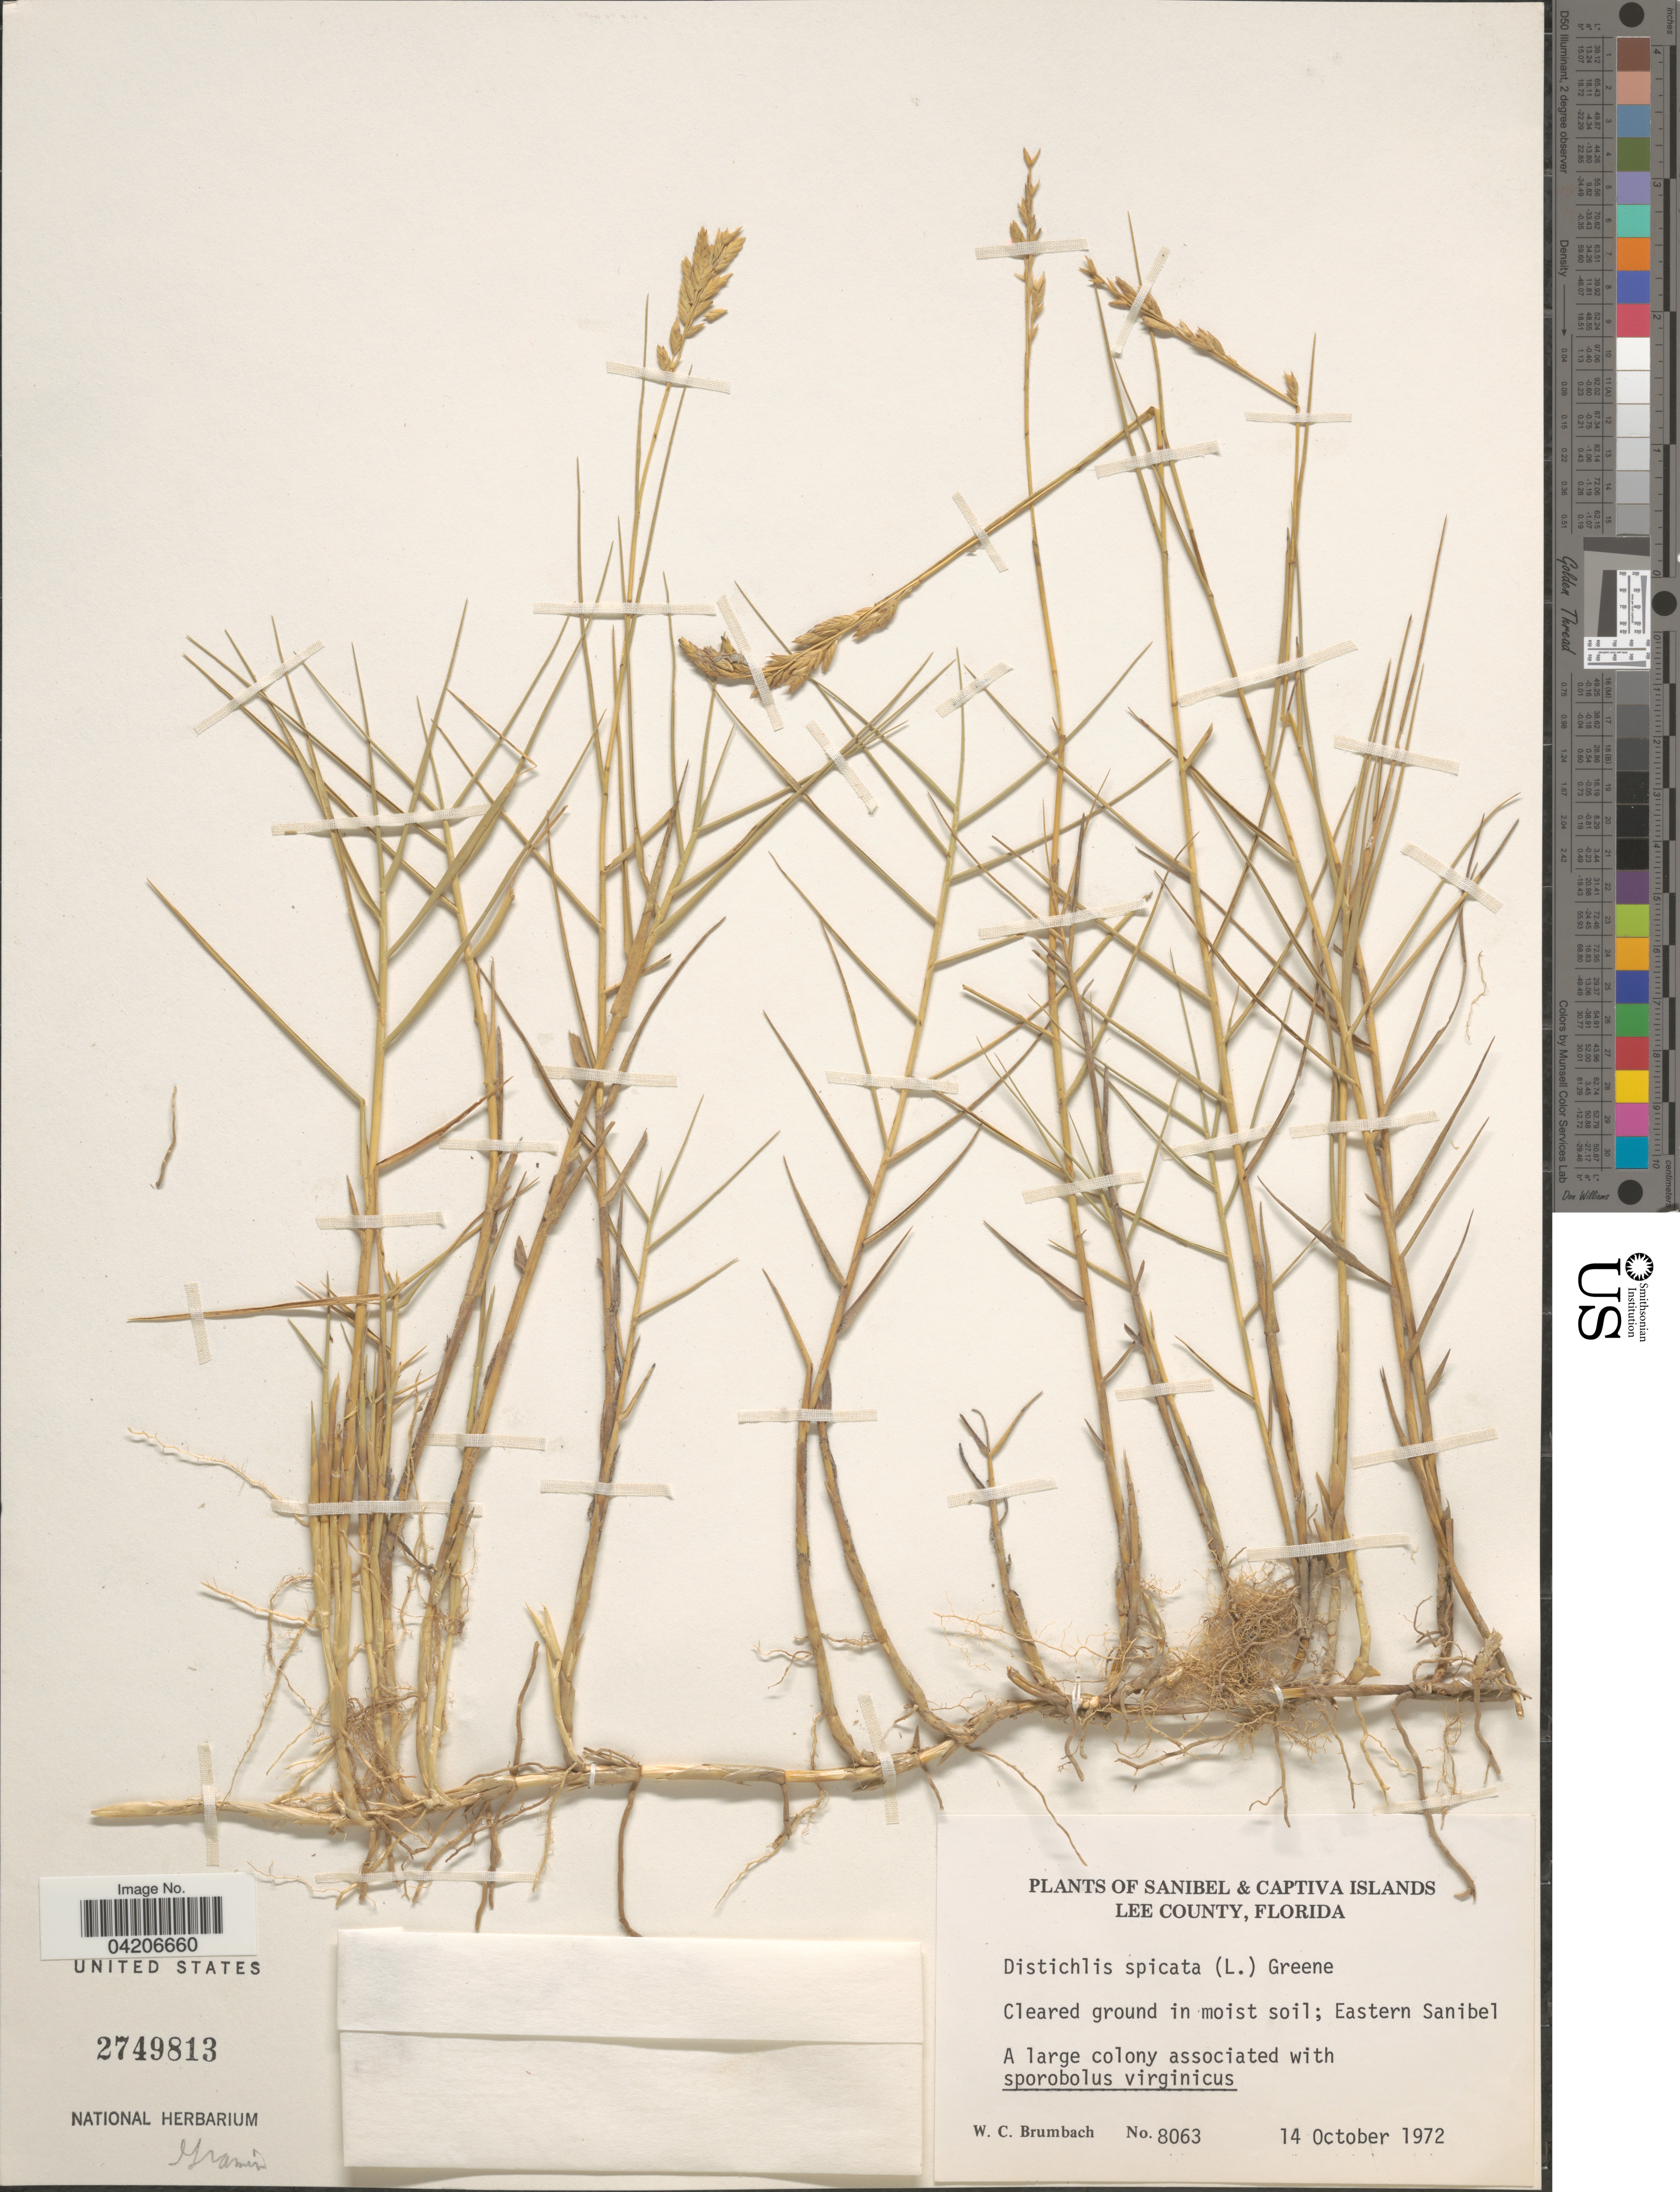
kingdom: Plantae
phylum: Tracheophyta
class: Liliopsida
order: Poales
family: Poaceae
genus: Distichlis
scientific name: Distichlis spicata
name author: (L.) Greene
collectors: W. C. Brumbach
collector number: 8063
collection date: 1972-10-14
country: United States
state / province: Florida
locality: Sanibel Island. Lee County. Eastern Sanibel.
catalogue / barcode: US 2749813